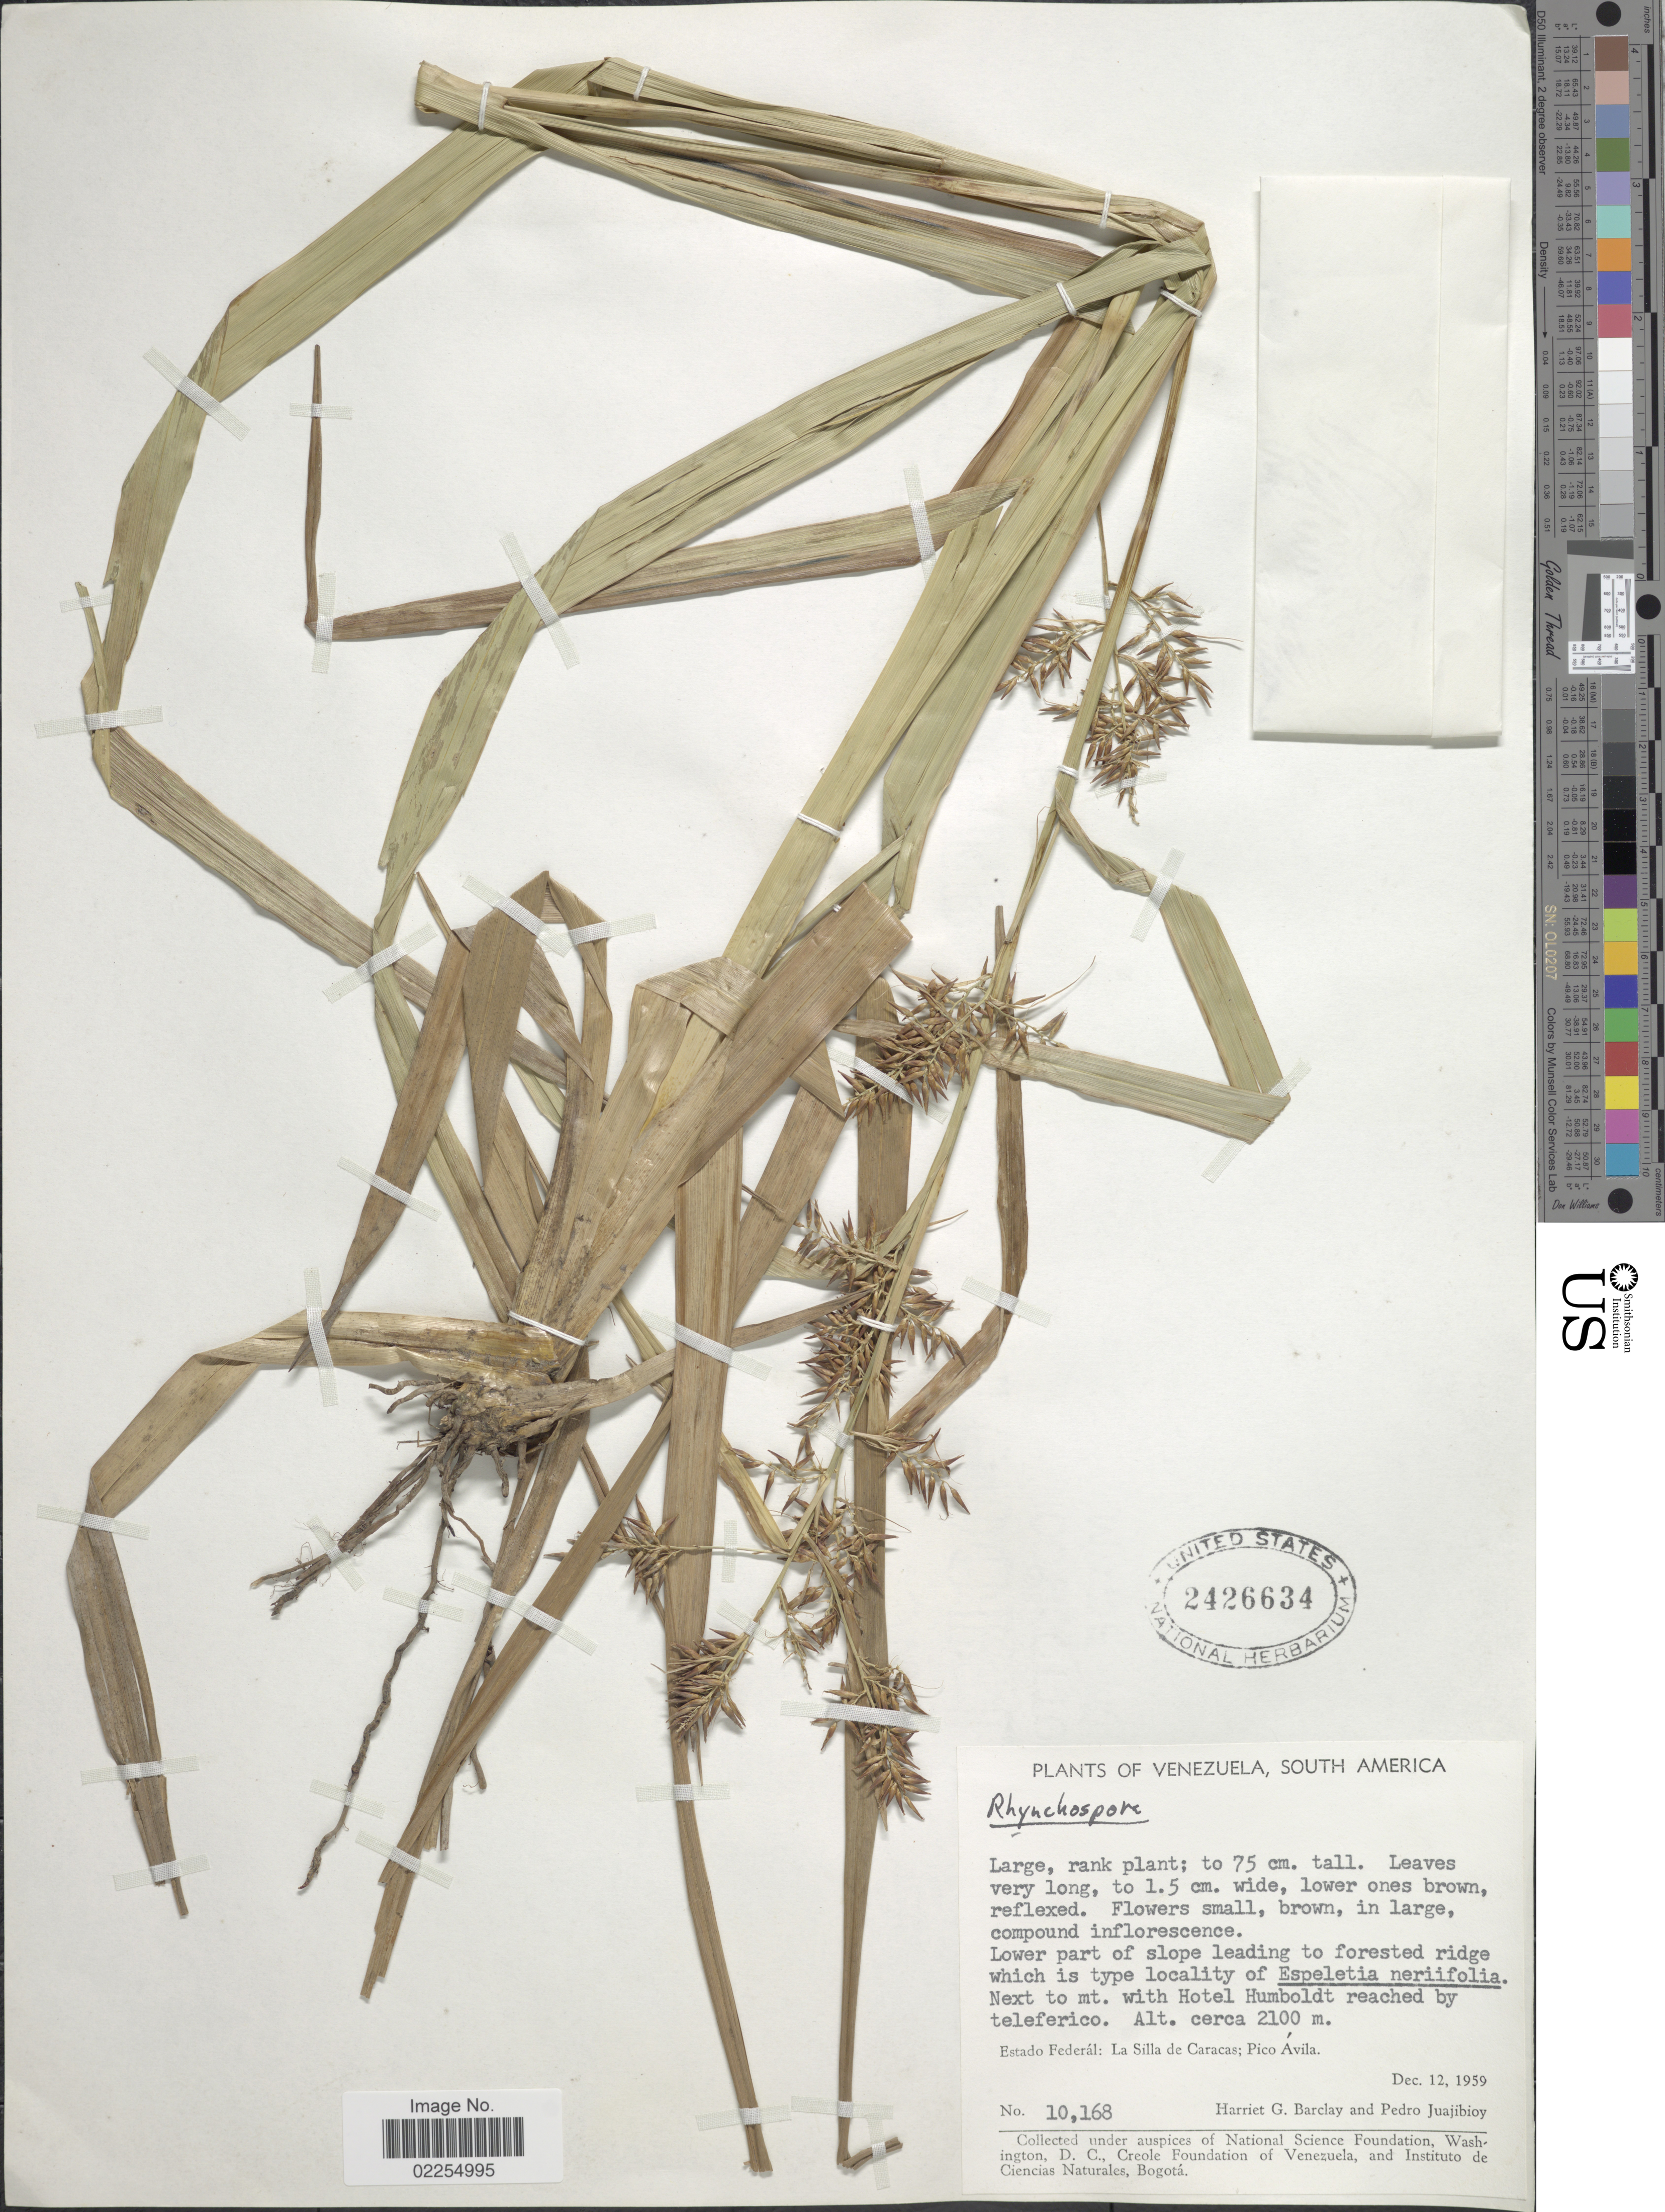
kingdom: Plantae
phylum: Tracheophyta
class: Liliopsida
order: Poales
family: Cyperaceae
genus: Rhynchospora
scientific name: Rhynchospora immensa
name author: Kük.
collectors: H. G. Barclay & P. Juajibioy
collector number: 10168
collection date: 1959-12-12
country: Venezuela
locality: Next to mt. with Hotel Humboldt reached by teleferico, Estado Federal: La Silla de Caracas; Pico Avila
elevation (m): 2100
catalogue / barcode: US 2426634